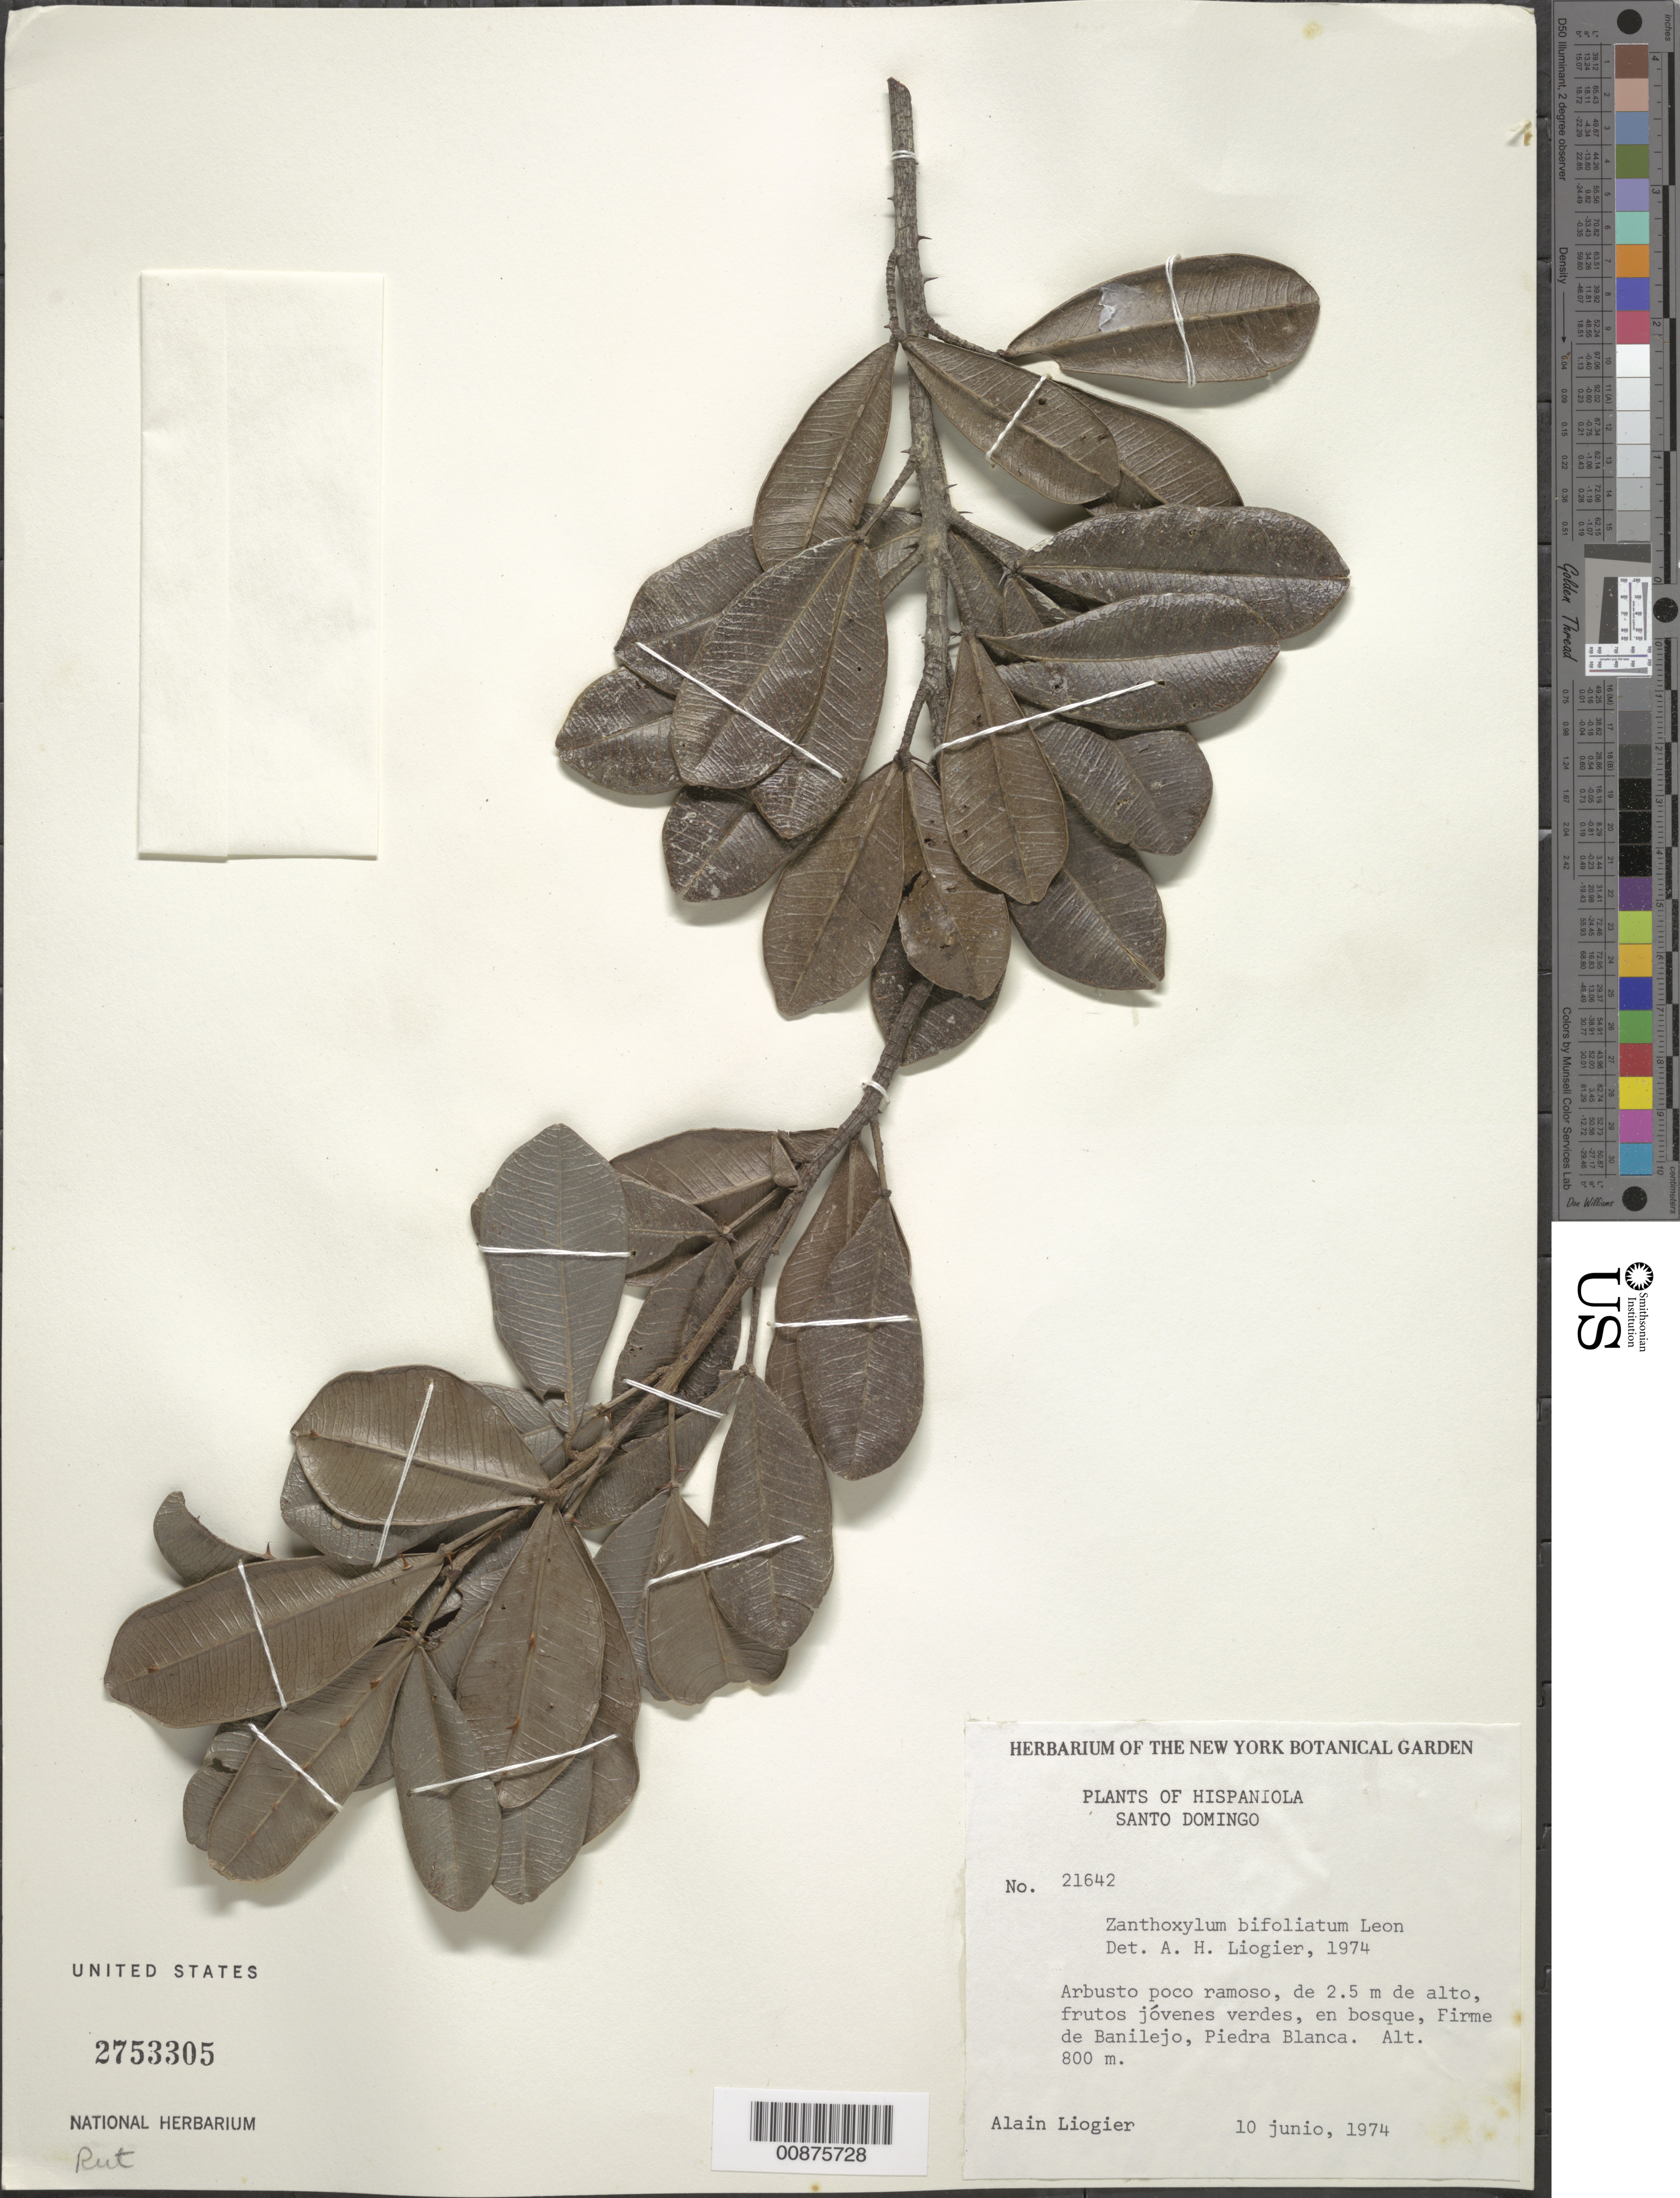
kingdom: Plantae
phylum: Tracheophyta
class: Magnoliopsida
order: Sapindales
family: Rutaceae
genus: Zanthoxylum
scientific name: Zanthoxylum bifoliolatum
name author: Leonard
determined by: Liogier, Alain H.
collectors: A. H. Liogier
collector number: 21642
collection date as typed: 10 Jun 1974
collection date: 1974-06-10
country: Dominican Republic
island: Hispaniola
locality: Firme de Banilejo, Piedra Blanca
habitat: En bosque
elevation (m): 800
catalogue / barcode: US 2753305